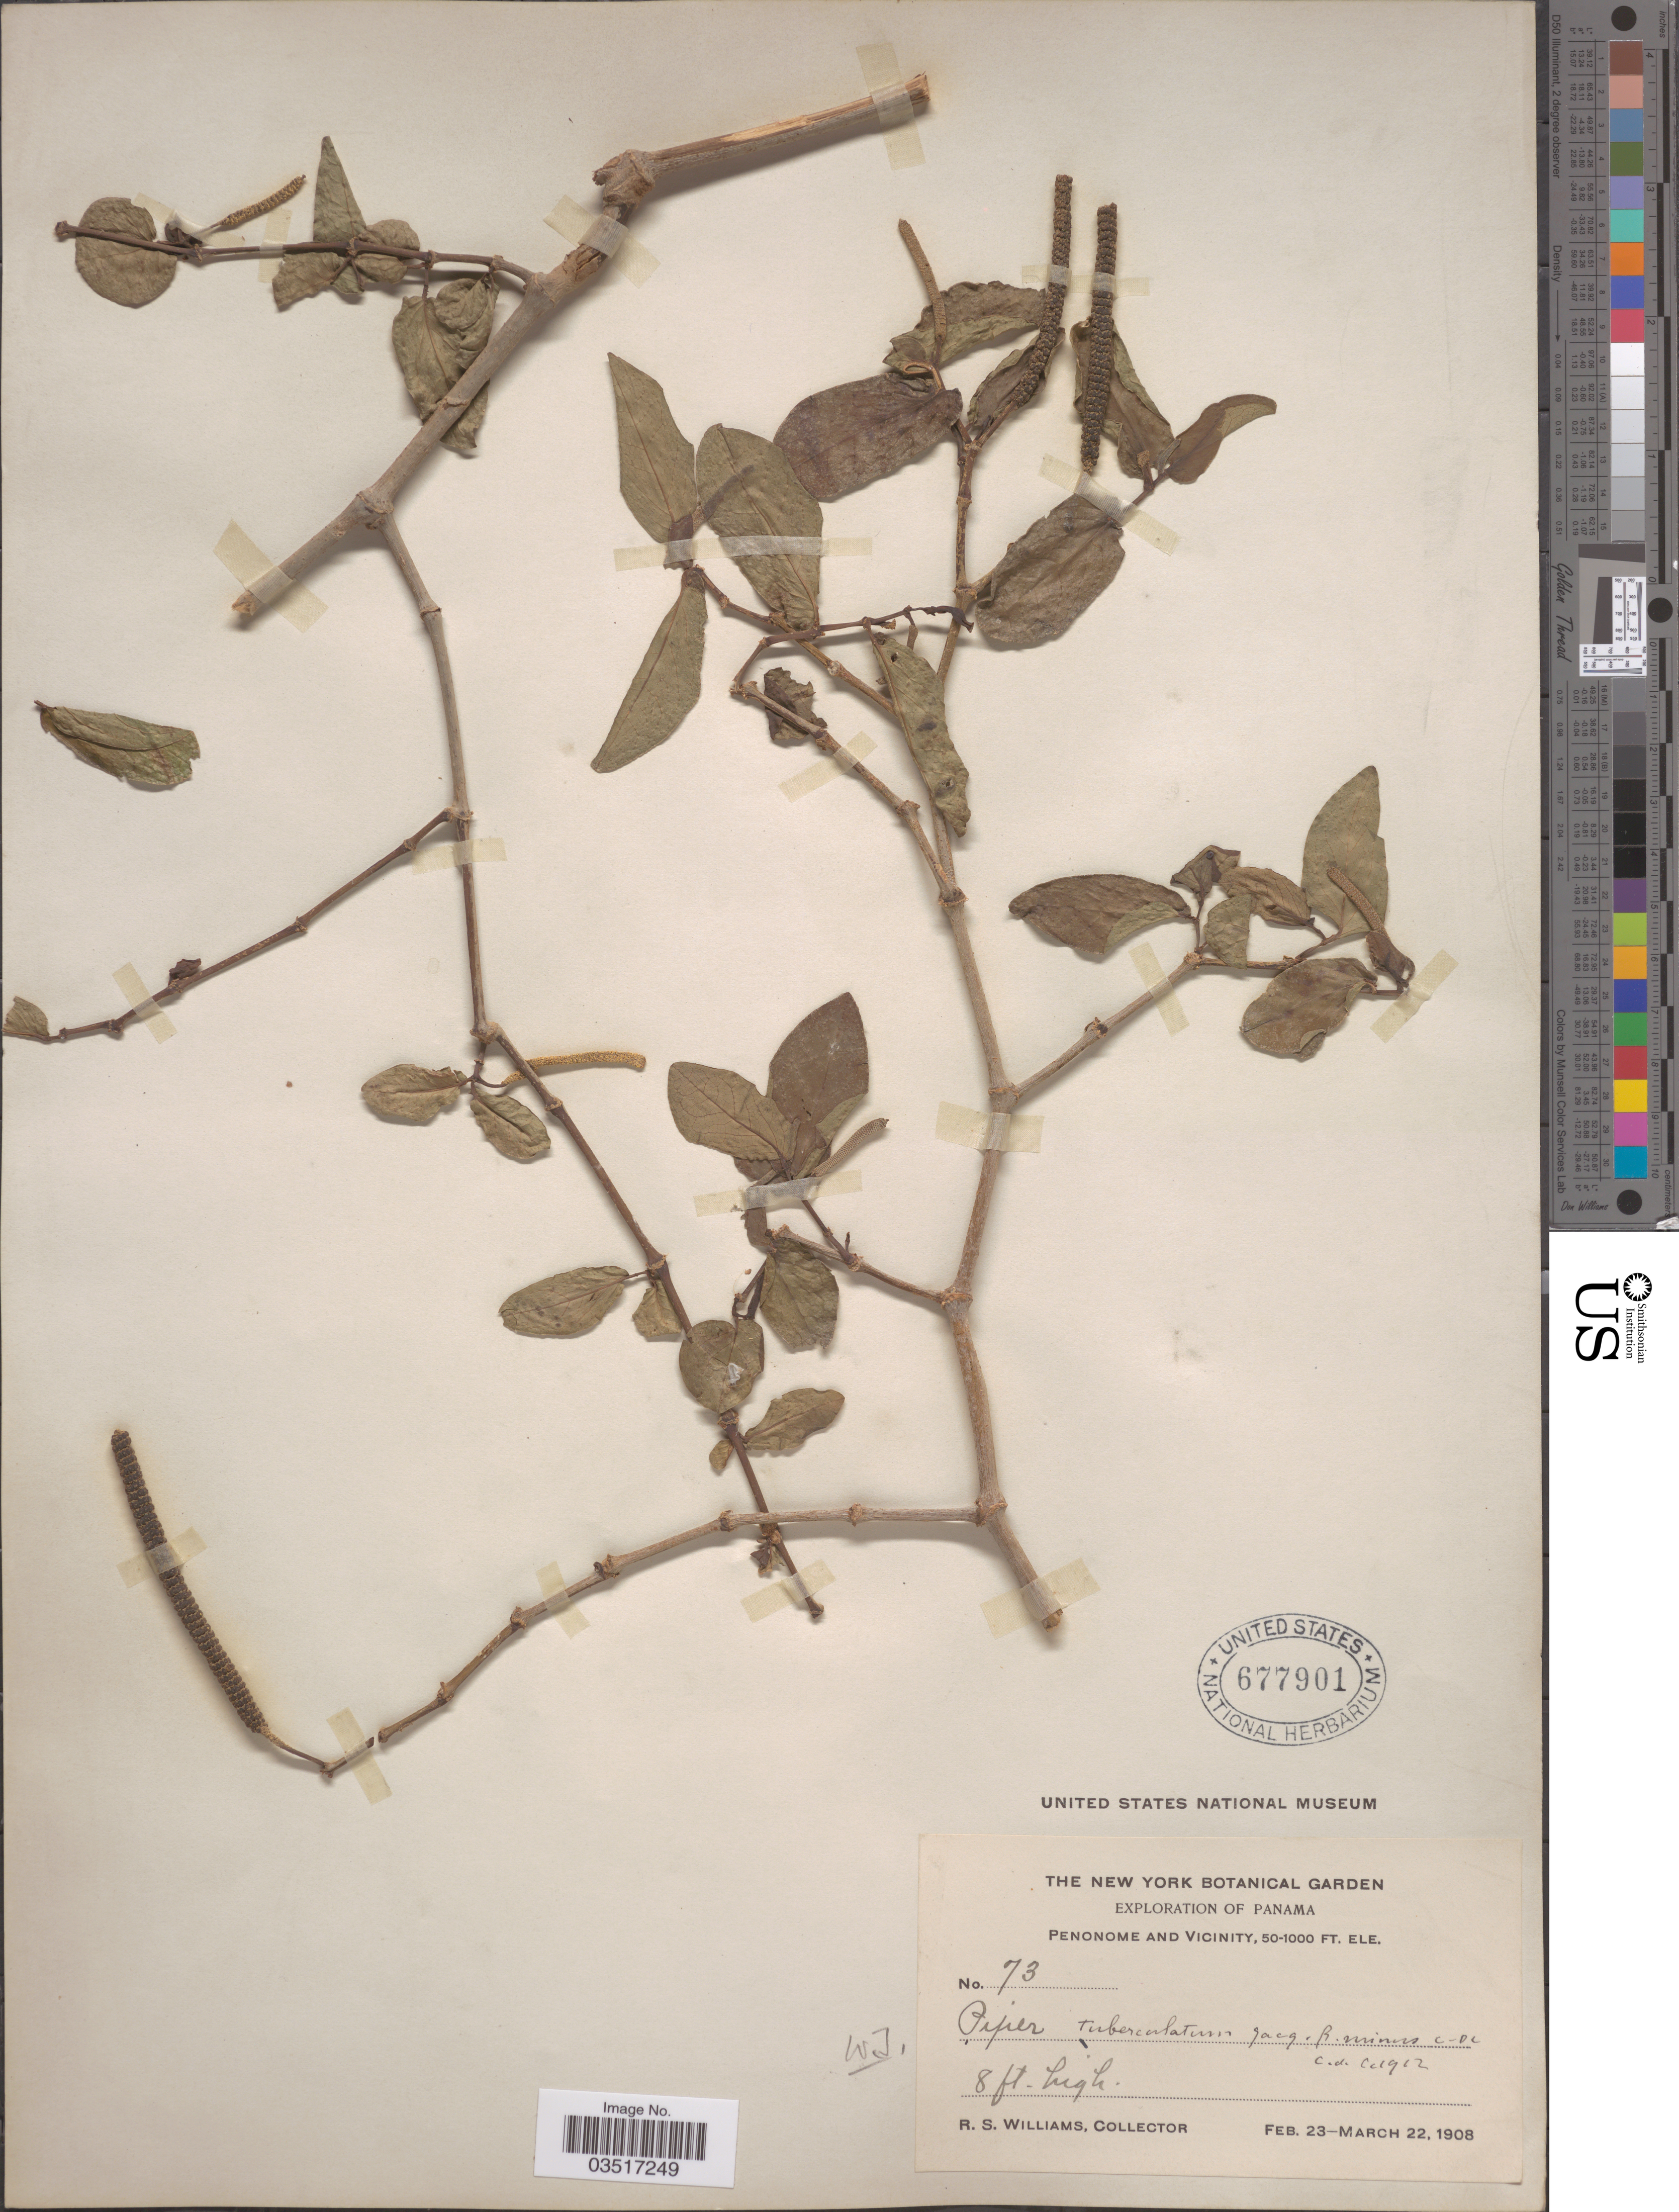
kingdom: Plantae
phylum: Tracheophyta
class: Magnoliopsida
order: Piperales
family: Piperaceae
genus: Piper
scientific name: Piper tuberculatum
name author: Jacq.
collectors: R. S. Williams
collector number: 73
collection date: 1908-02-23/1908-03-22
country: Panama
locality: Penonome and Vicinity.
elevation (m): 15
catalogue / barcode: US 677901